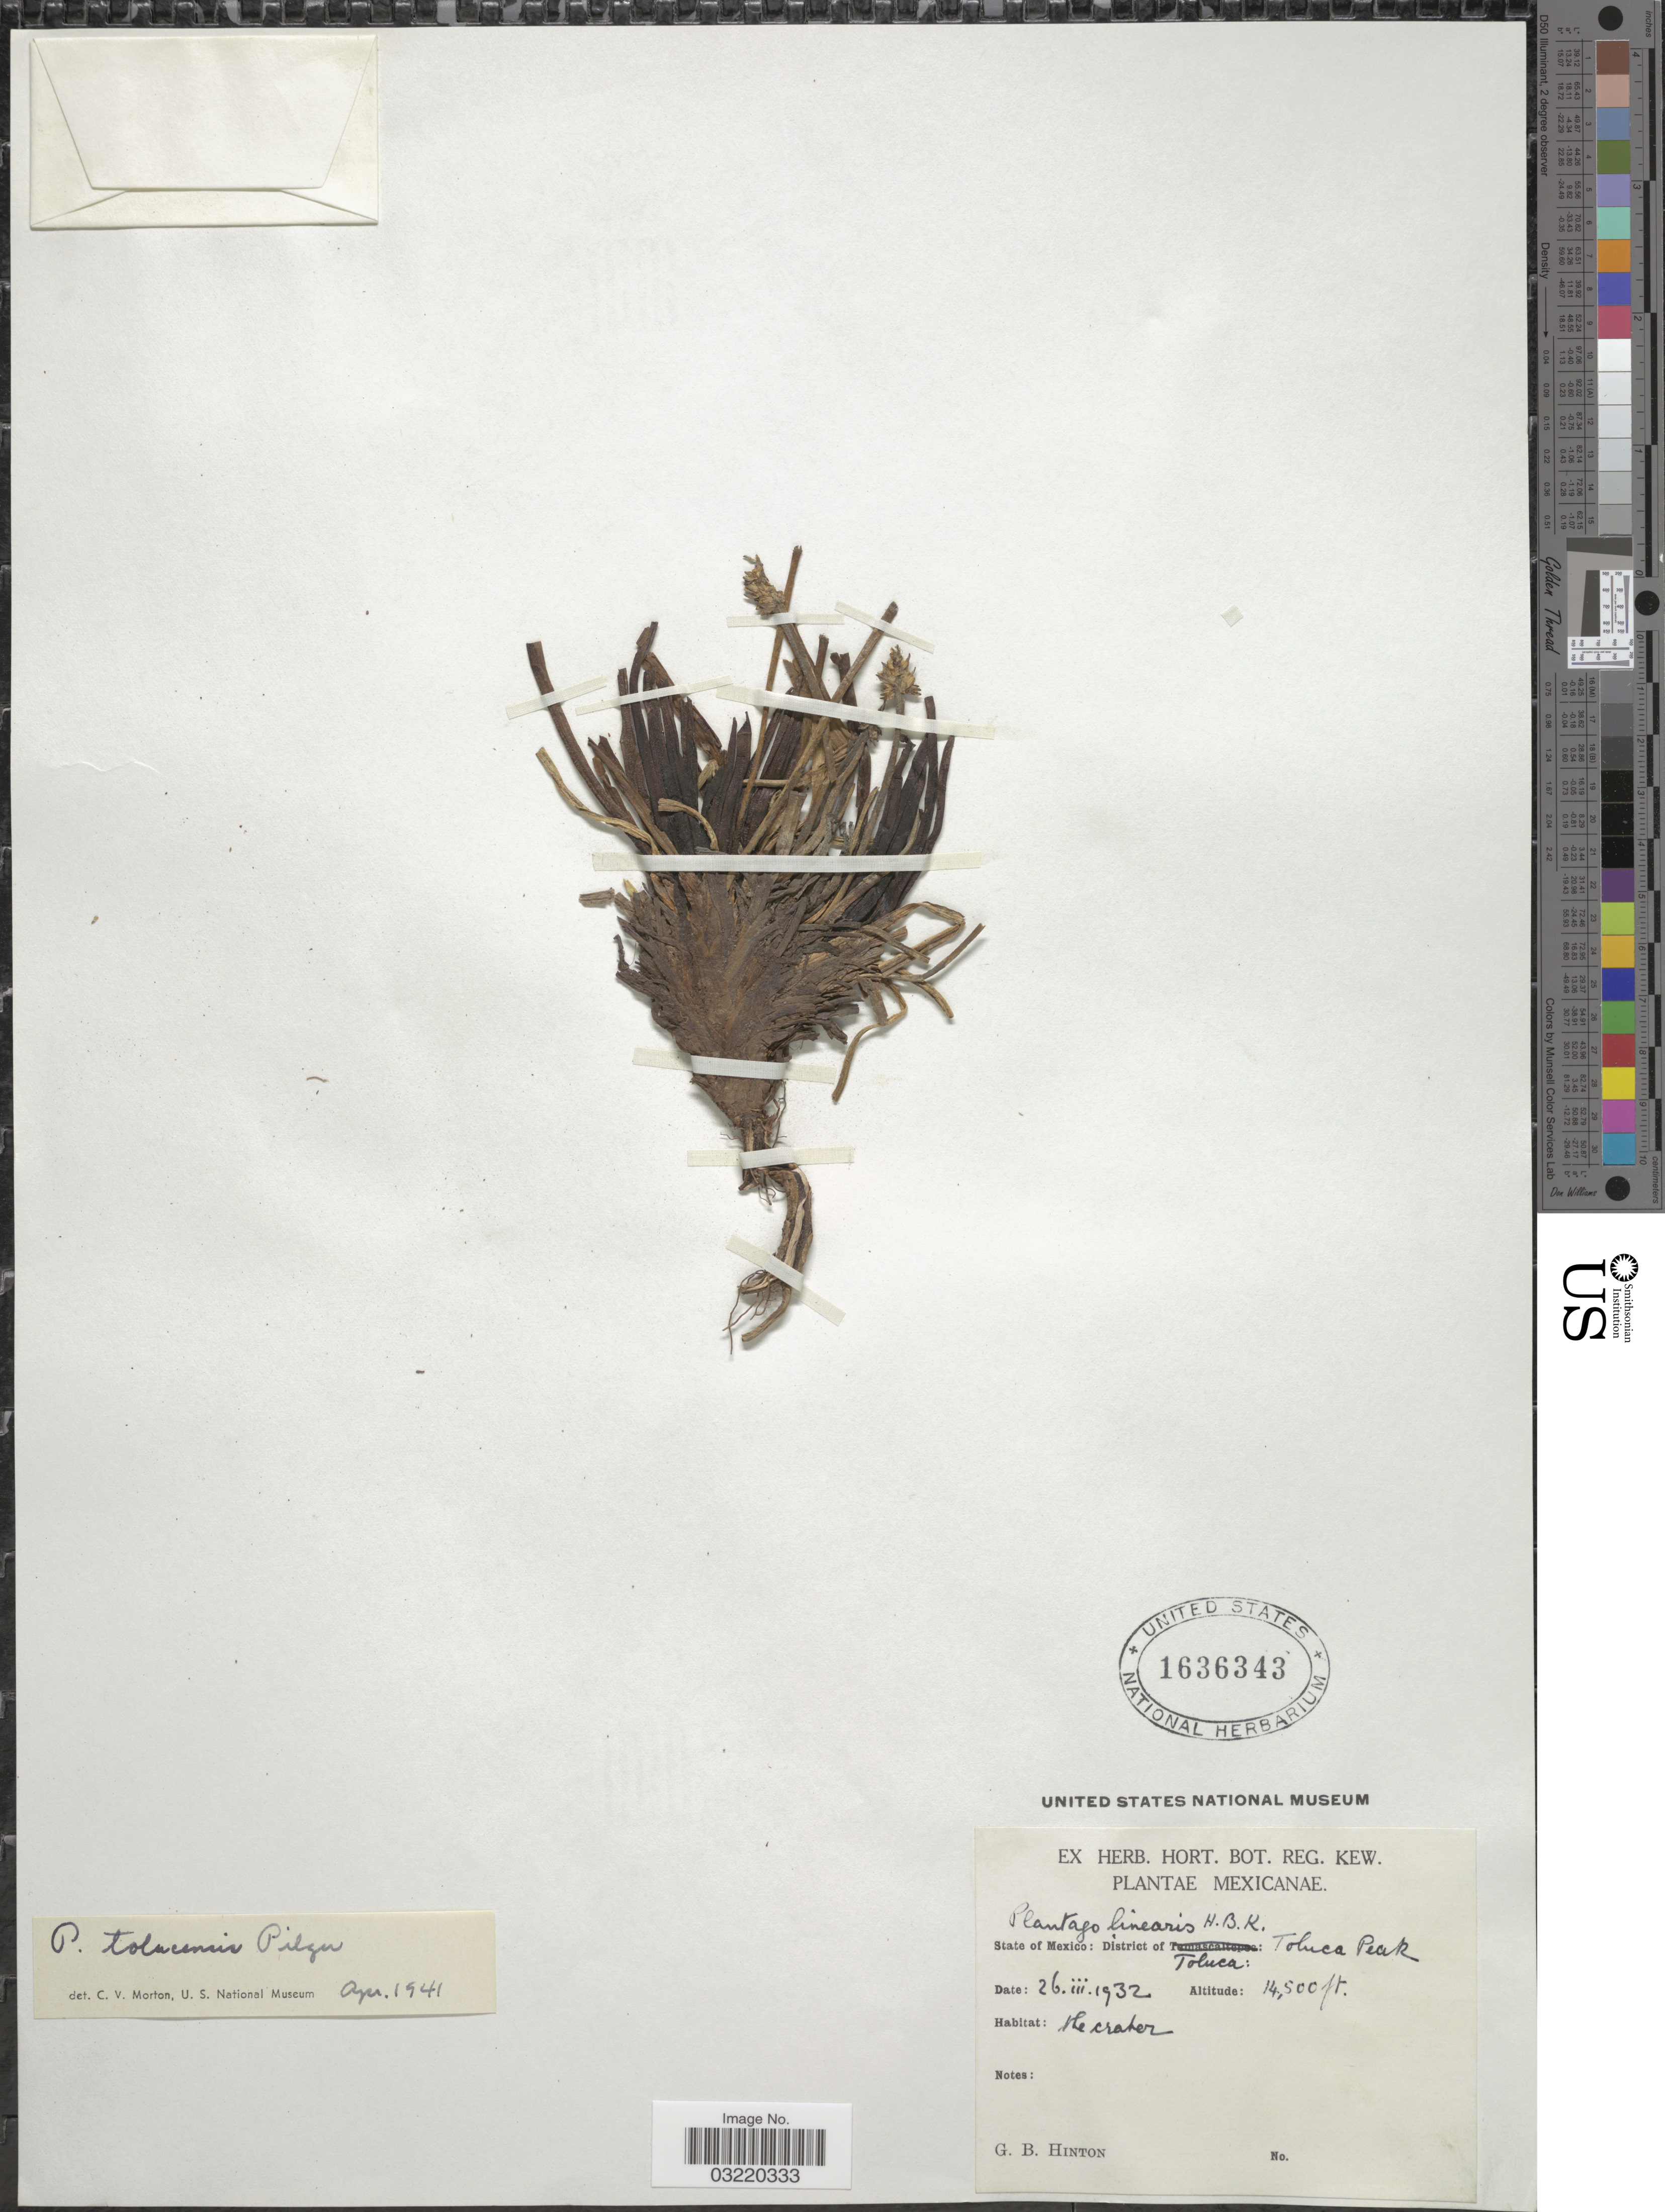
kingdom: Plantae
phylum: Tracheophyta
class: Magnoliopsida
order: Lamiales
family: Plantaginaceae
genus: Plantago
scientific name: Plantago tolucensis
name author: Pilg.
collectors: G. B. Hinton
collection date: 1932-03-26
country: Mexico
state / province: México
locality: District of Toluca: Toluca Peak.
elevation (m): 4420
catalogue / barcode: US 1636343